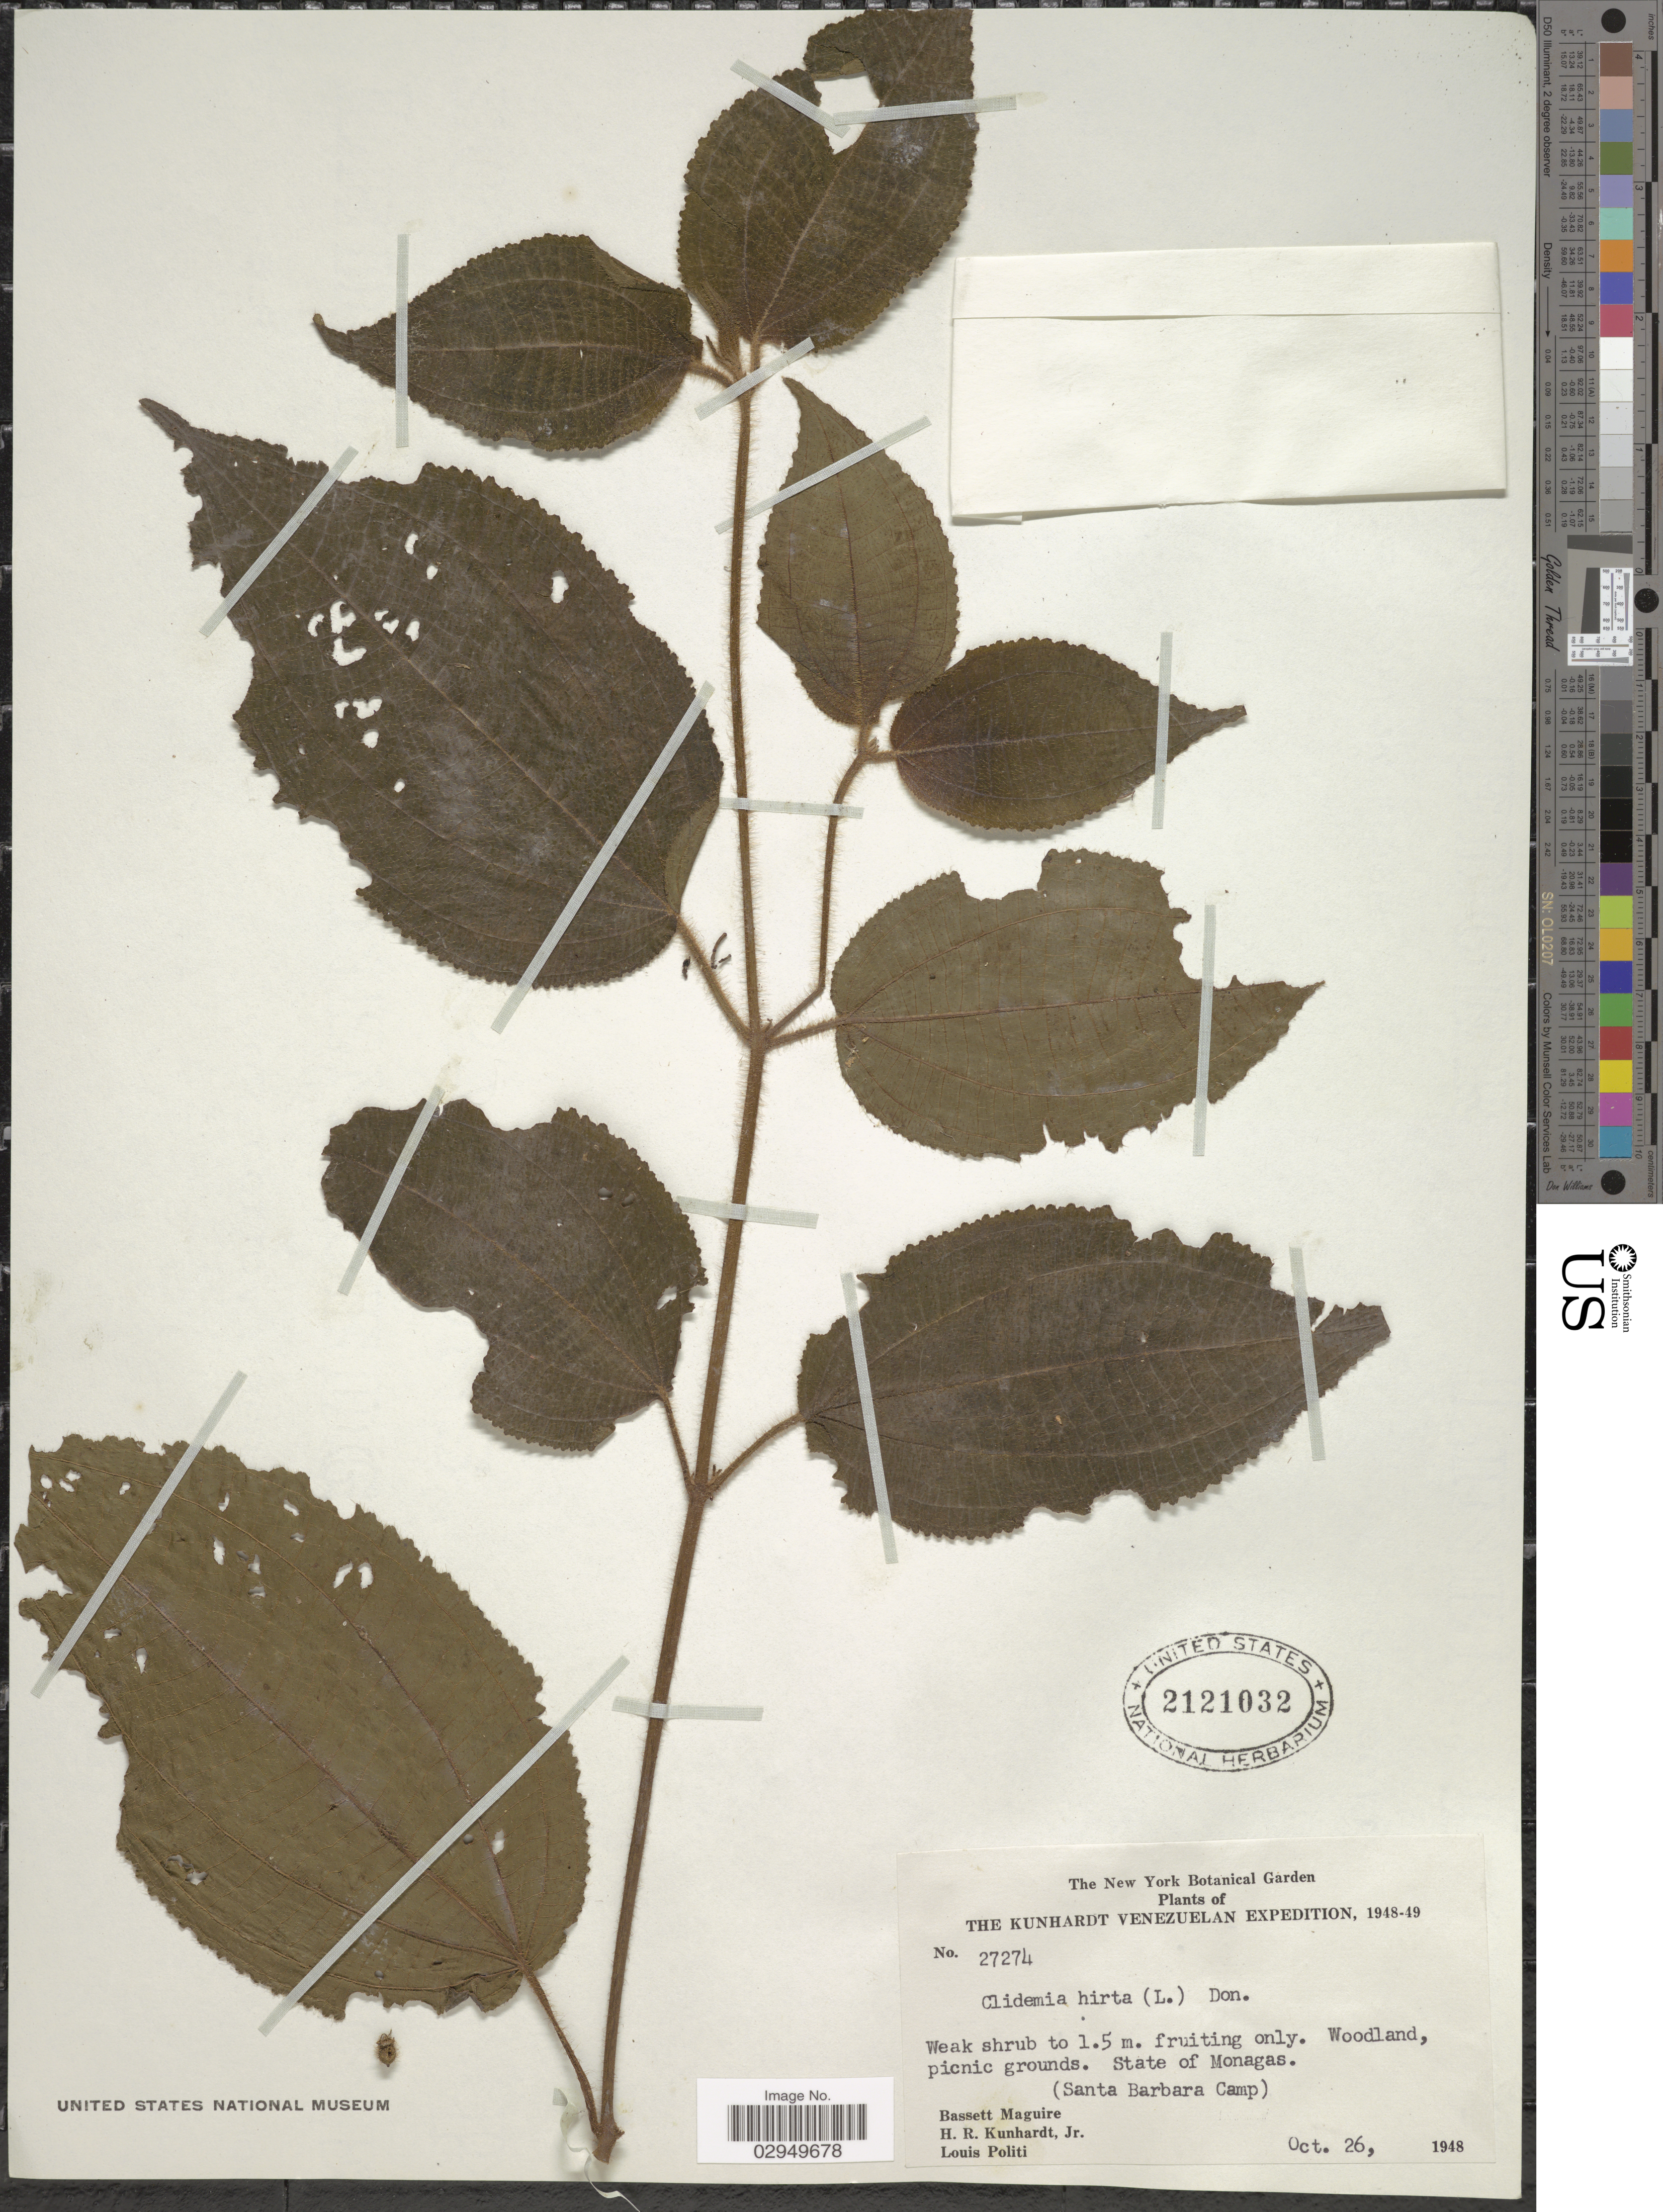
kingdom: Plantae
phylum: Tracheophyta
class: Magnoliopsida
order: Myrtales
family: Melastomataceae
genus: Clidemia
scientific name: Clidemia hirta var. elegans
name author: (Aubl.) Griseb.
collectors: B. Maguire, H. Kunhardt & L. Politi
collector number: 27274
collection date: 1948-10-26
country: Venezuela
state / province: Monagas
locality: (Santa Barbara Camp).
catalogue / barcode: US 2121032